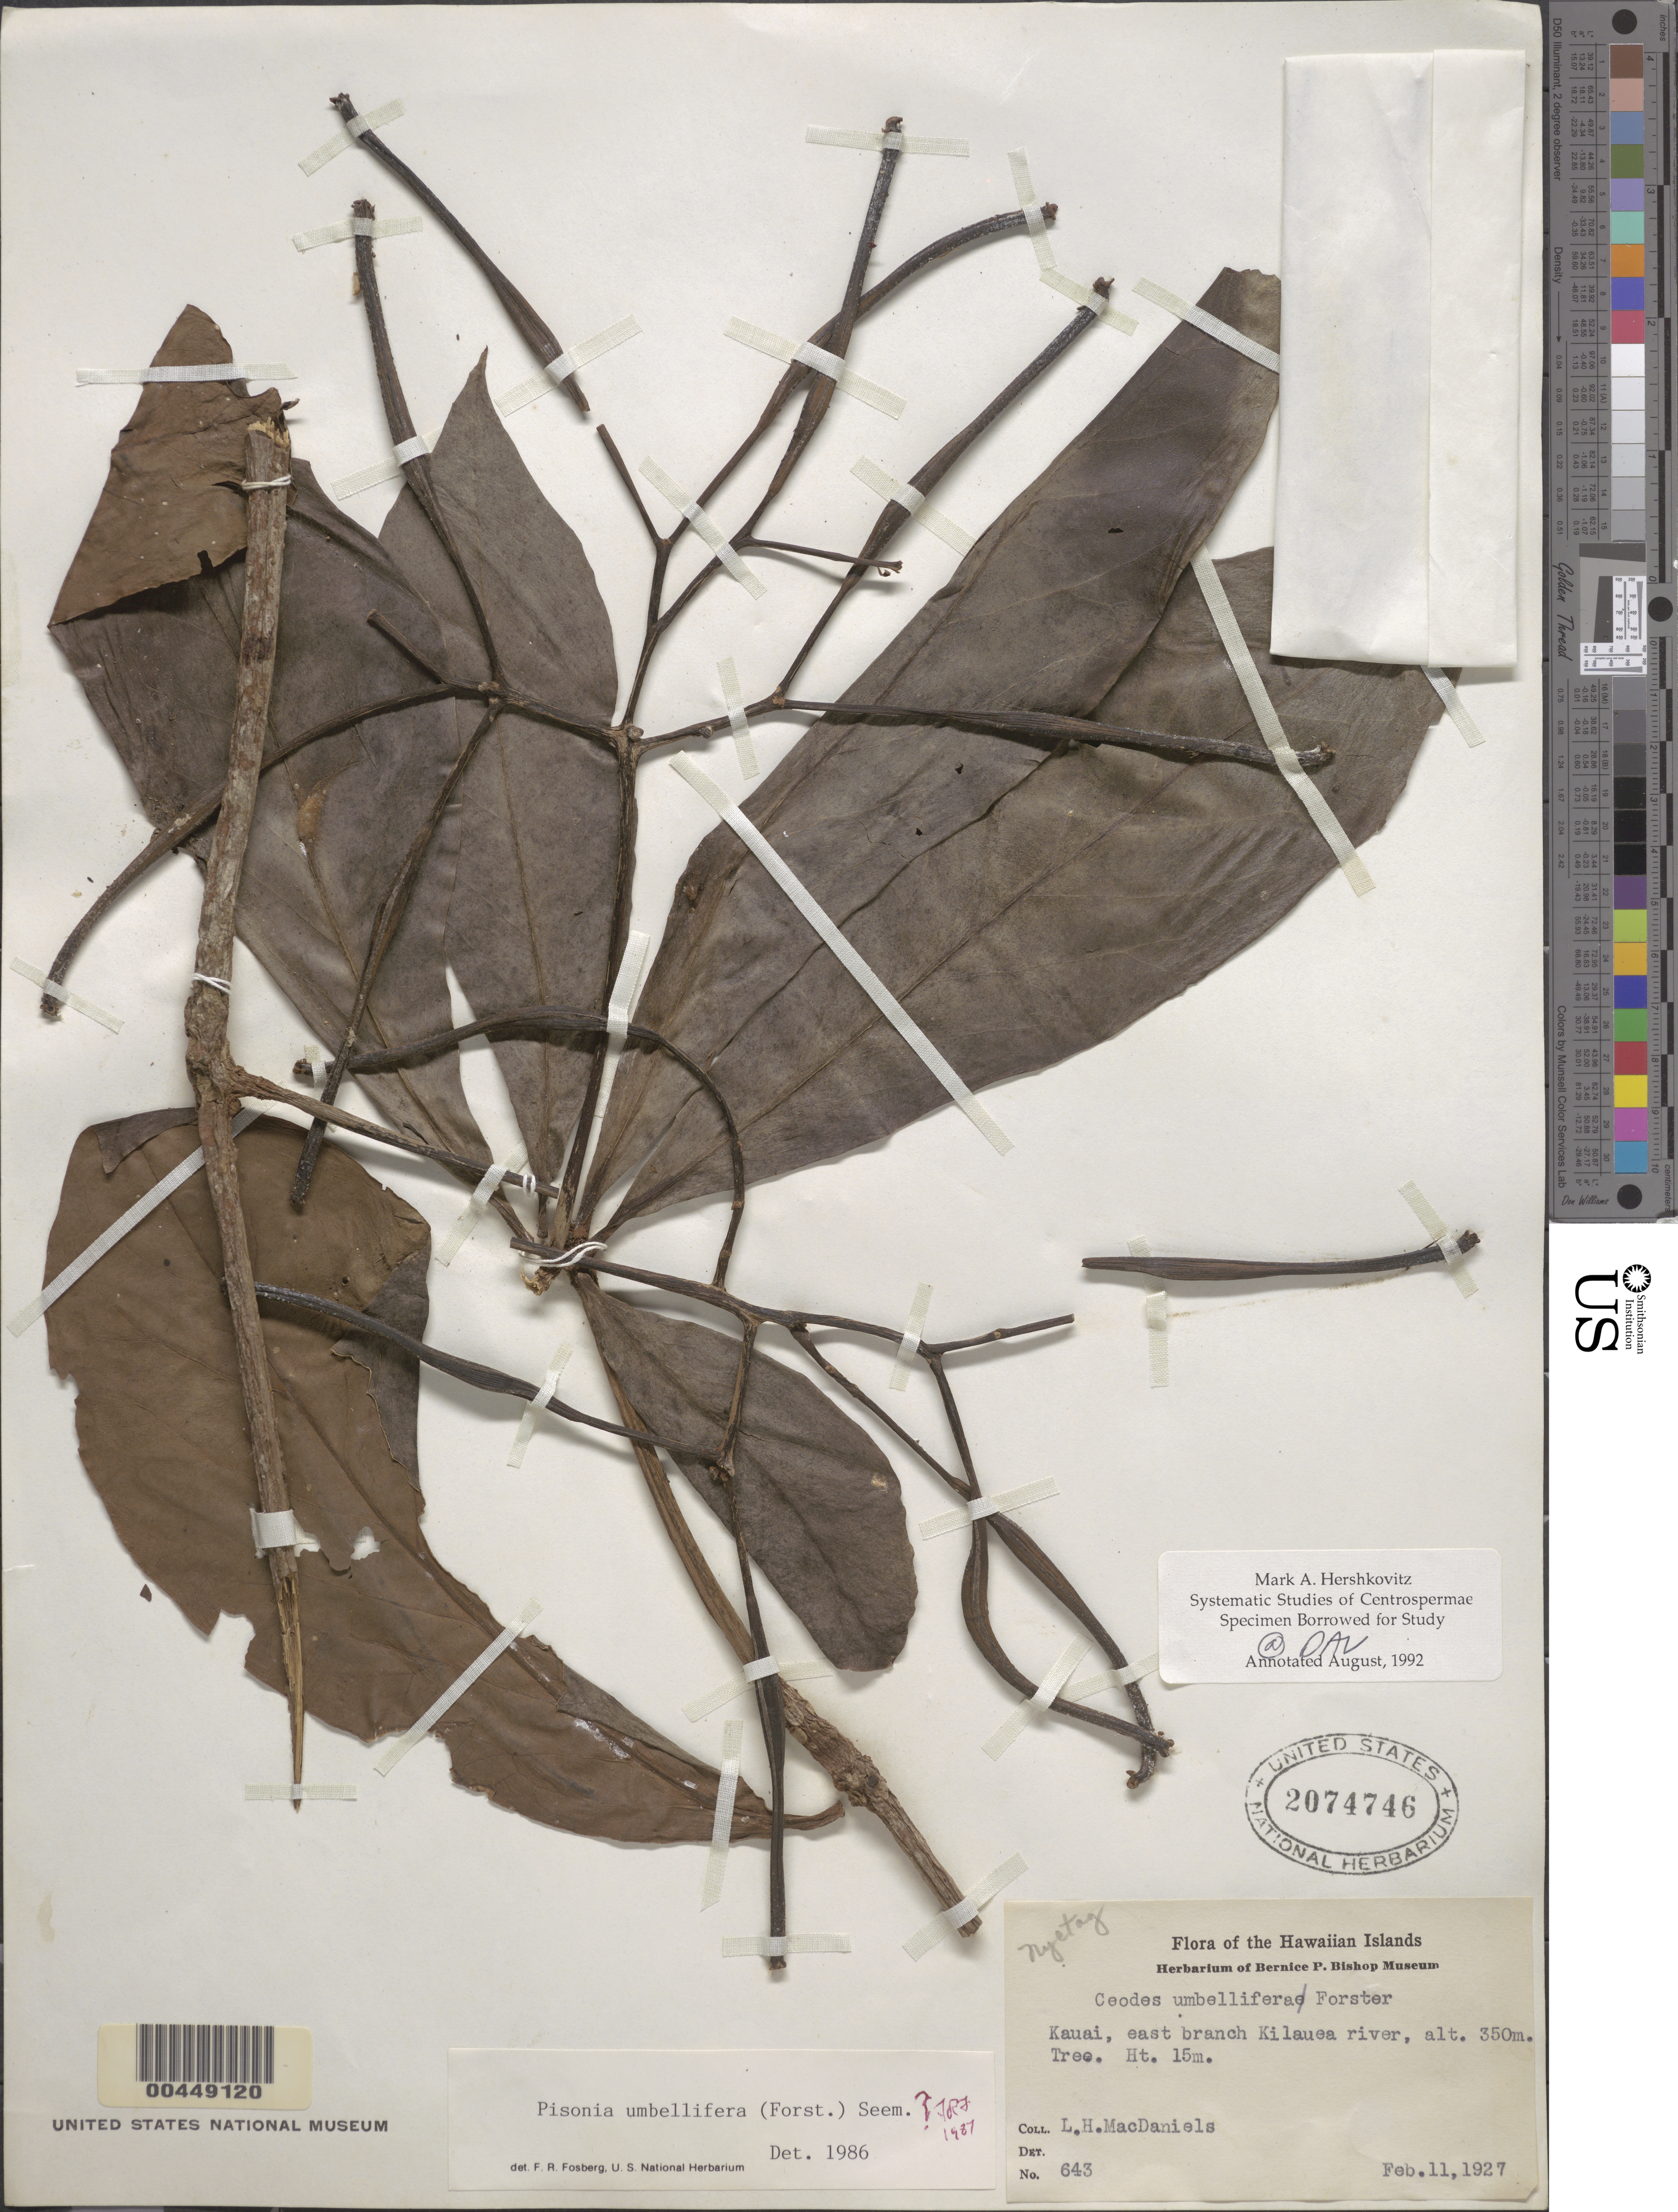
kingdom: Plantae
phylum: Tracheophyta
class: Magnoliopsida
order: Caryophyllales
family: Nyctaginaceae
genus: Ceodes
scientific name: Ceodes umbellifera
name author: J.R. Forst. & G. Forst.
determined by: Wagner, W. L., (BOT), Smithsonian Institution - National Museum of Natural History (UNITED STATES)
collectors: L. MacDaniels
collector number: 643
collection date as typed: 11 Feb 1927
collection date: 1927-02-11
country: United States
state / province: Hawaii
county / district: Kauai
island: Kaua'i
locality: East branch Kilauea River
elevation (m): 350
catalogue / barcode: US 2074746